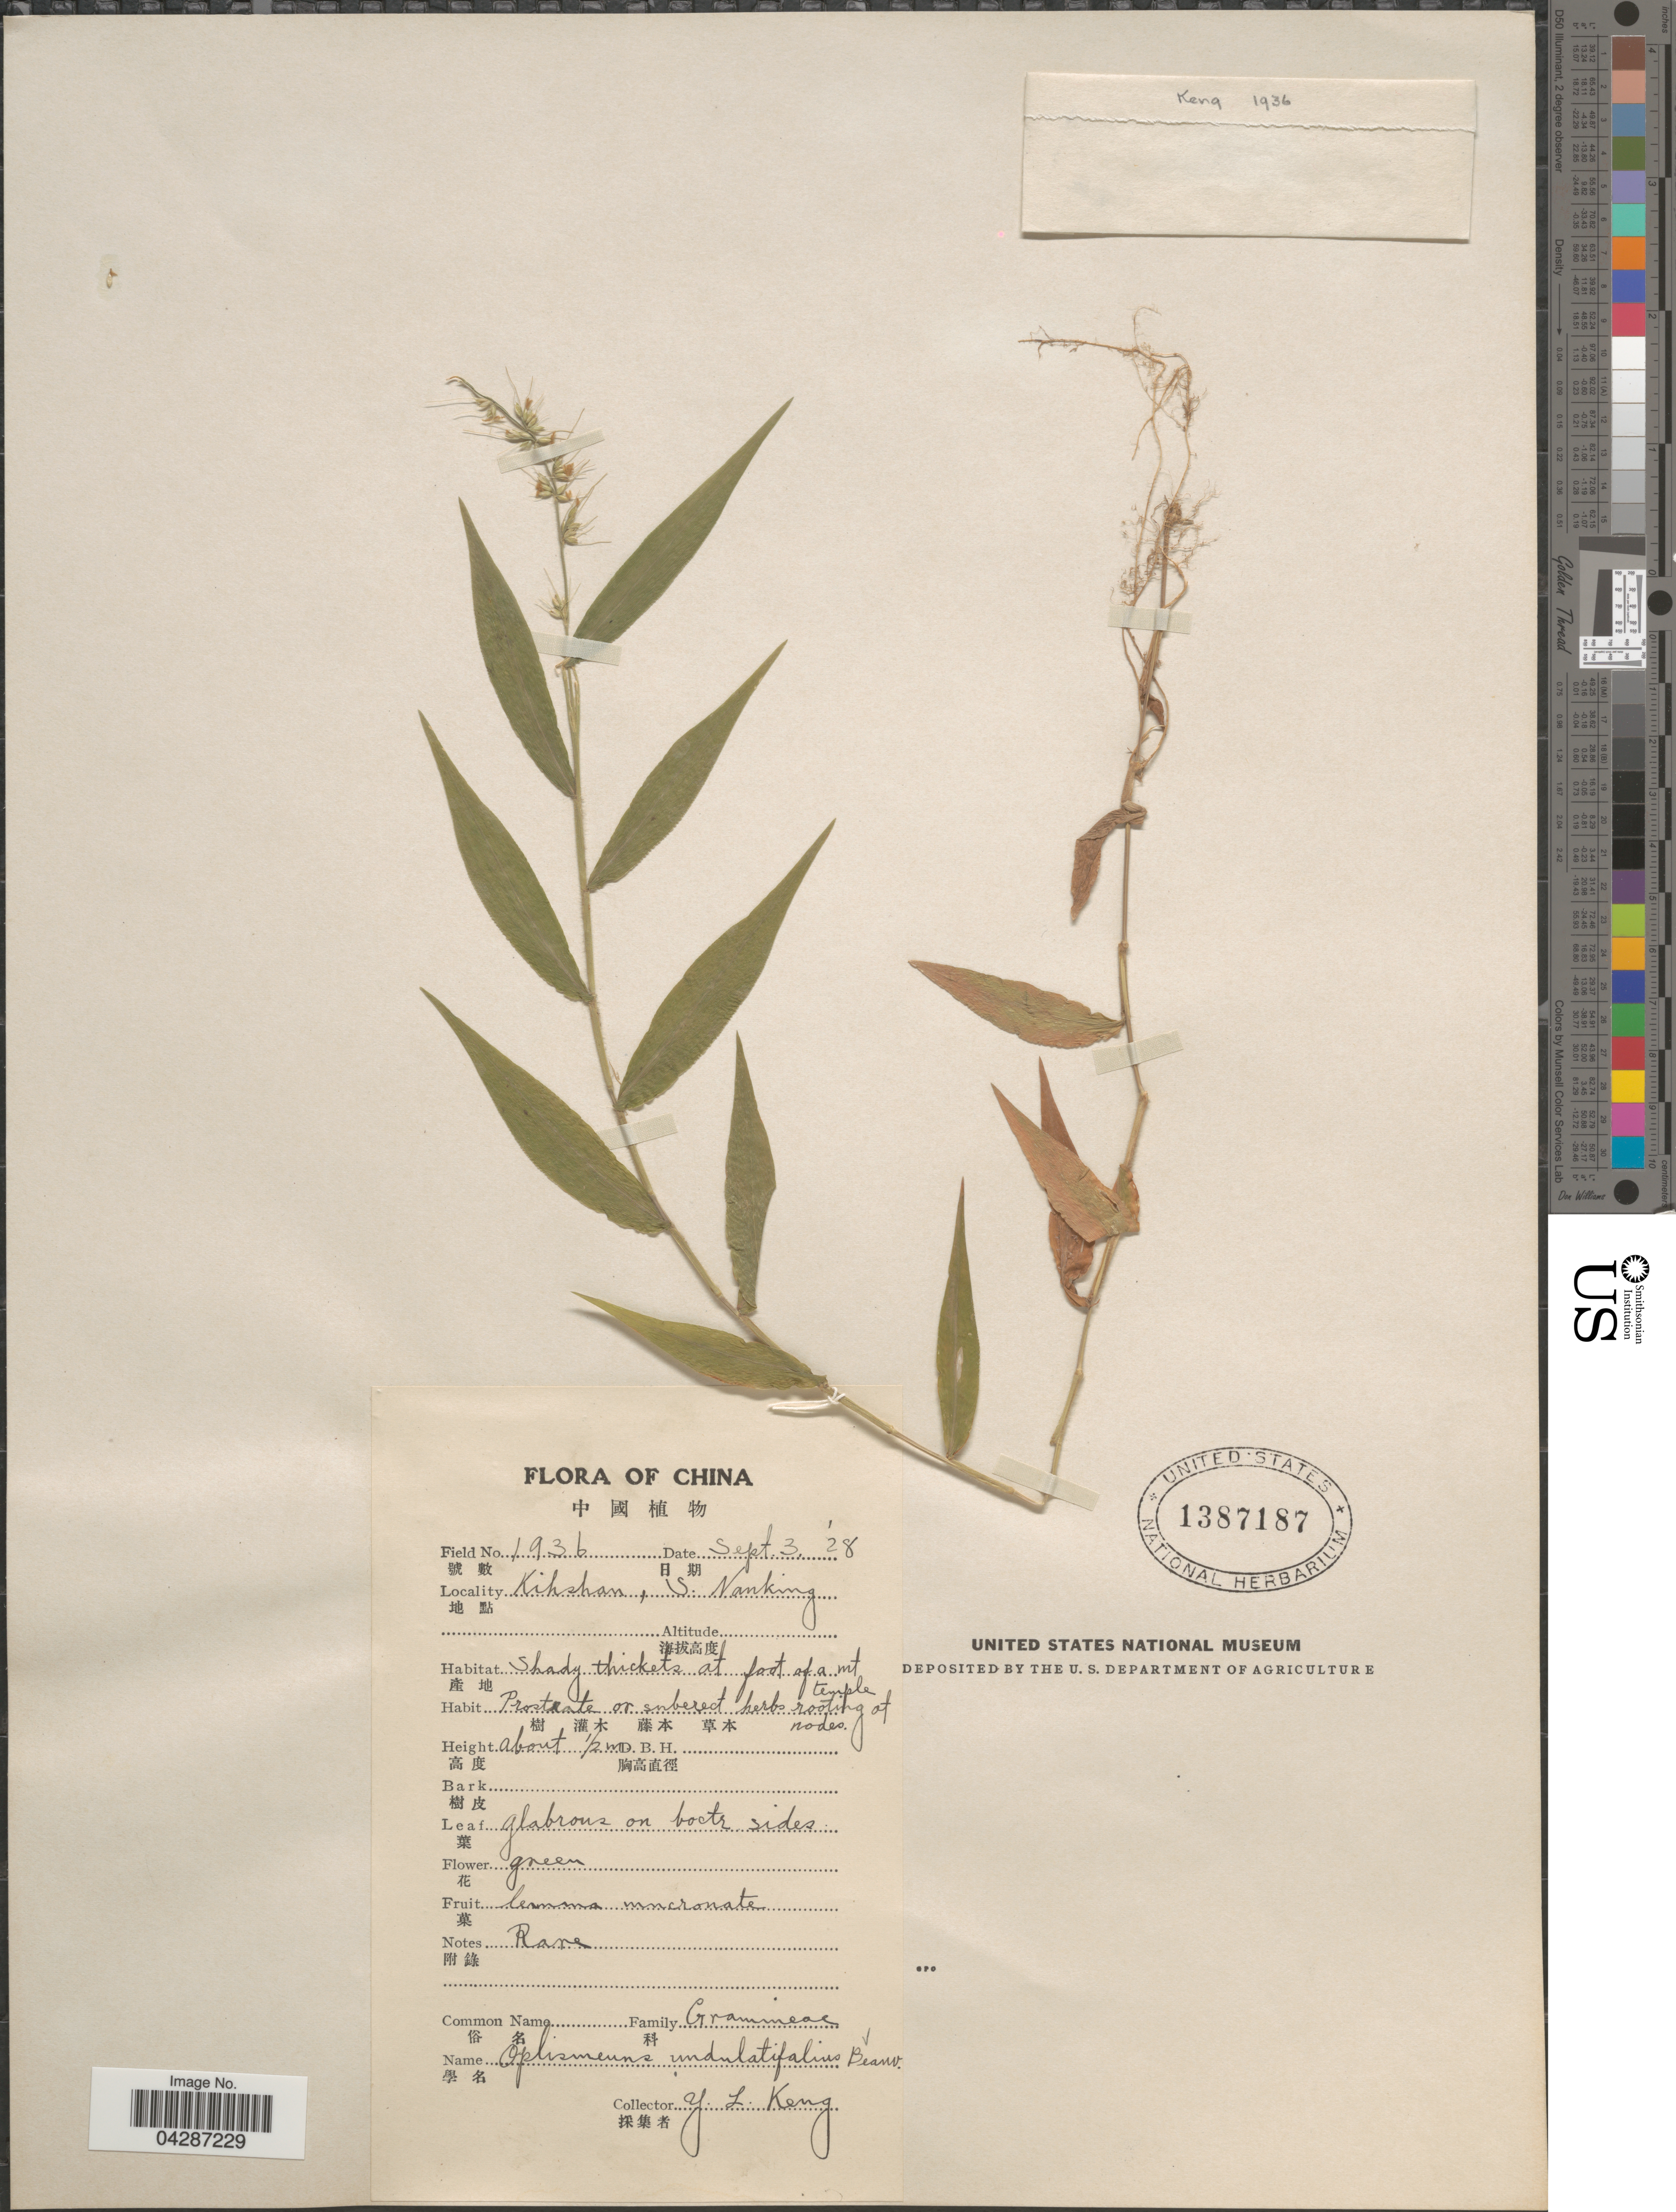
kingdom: Plantae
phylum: Tracheophyta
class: Liliopsida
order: Poales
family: Poaceae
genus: Oplismenus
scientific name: Oplismenus undulatifolius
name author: (Ard.) P. Beauv.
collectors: Y. L. Keng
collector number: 1936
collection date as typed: Transcribed d/m/y: 3/9/28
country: China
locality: Kihshan, S. Nanking. Shady thickets at foot of a mt temple.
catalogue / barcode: US 1387187